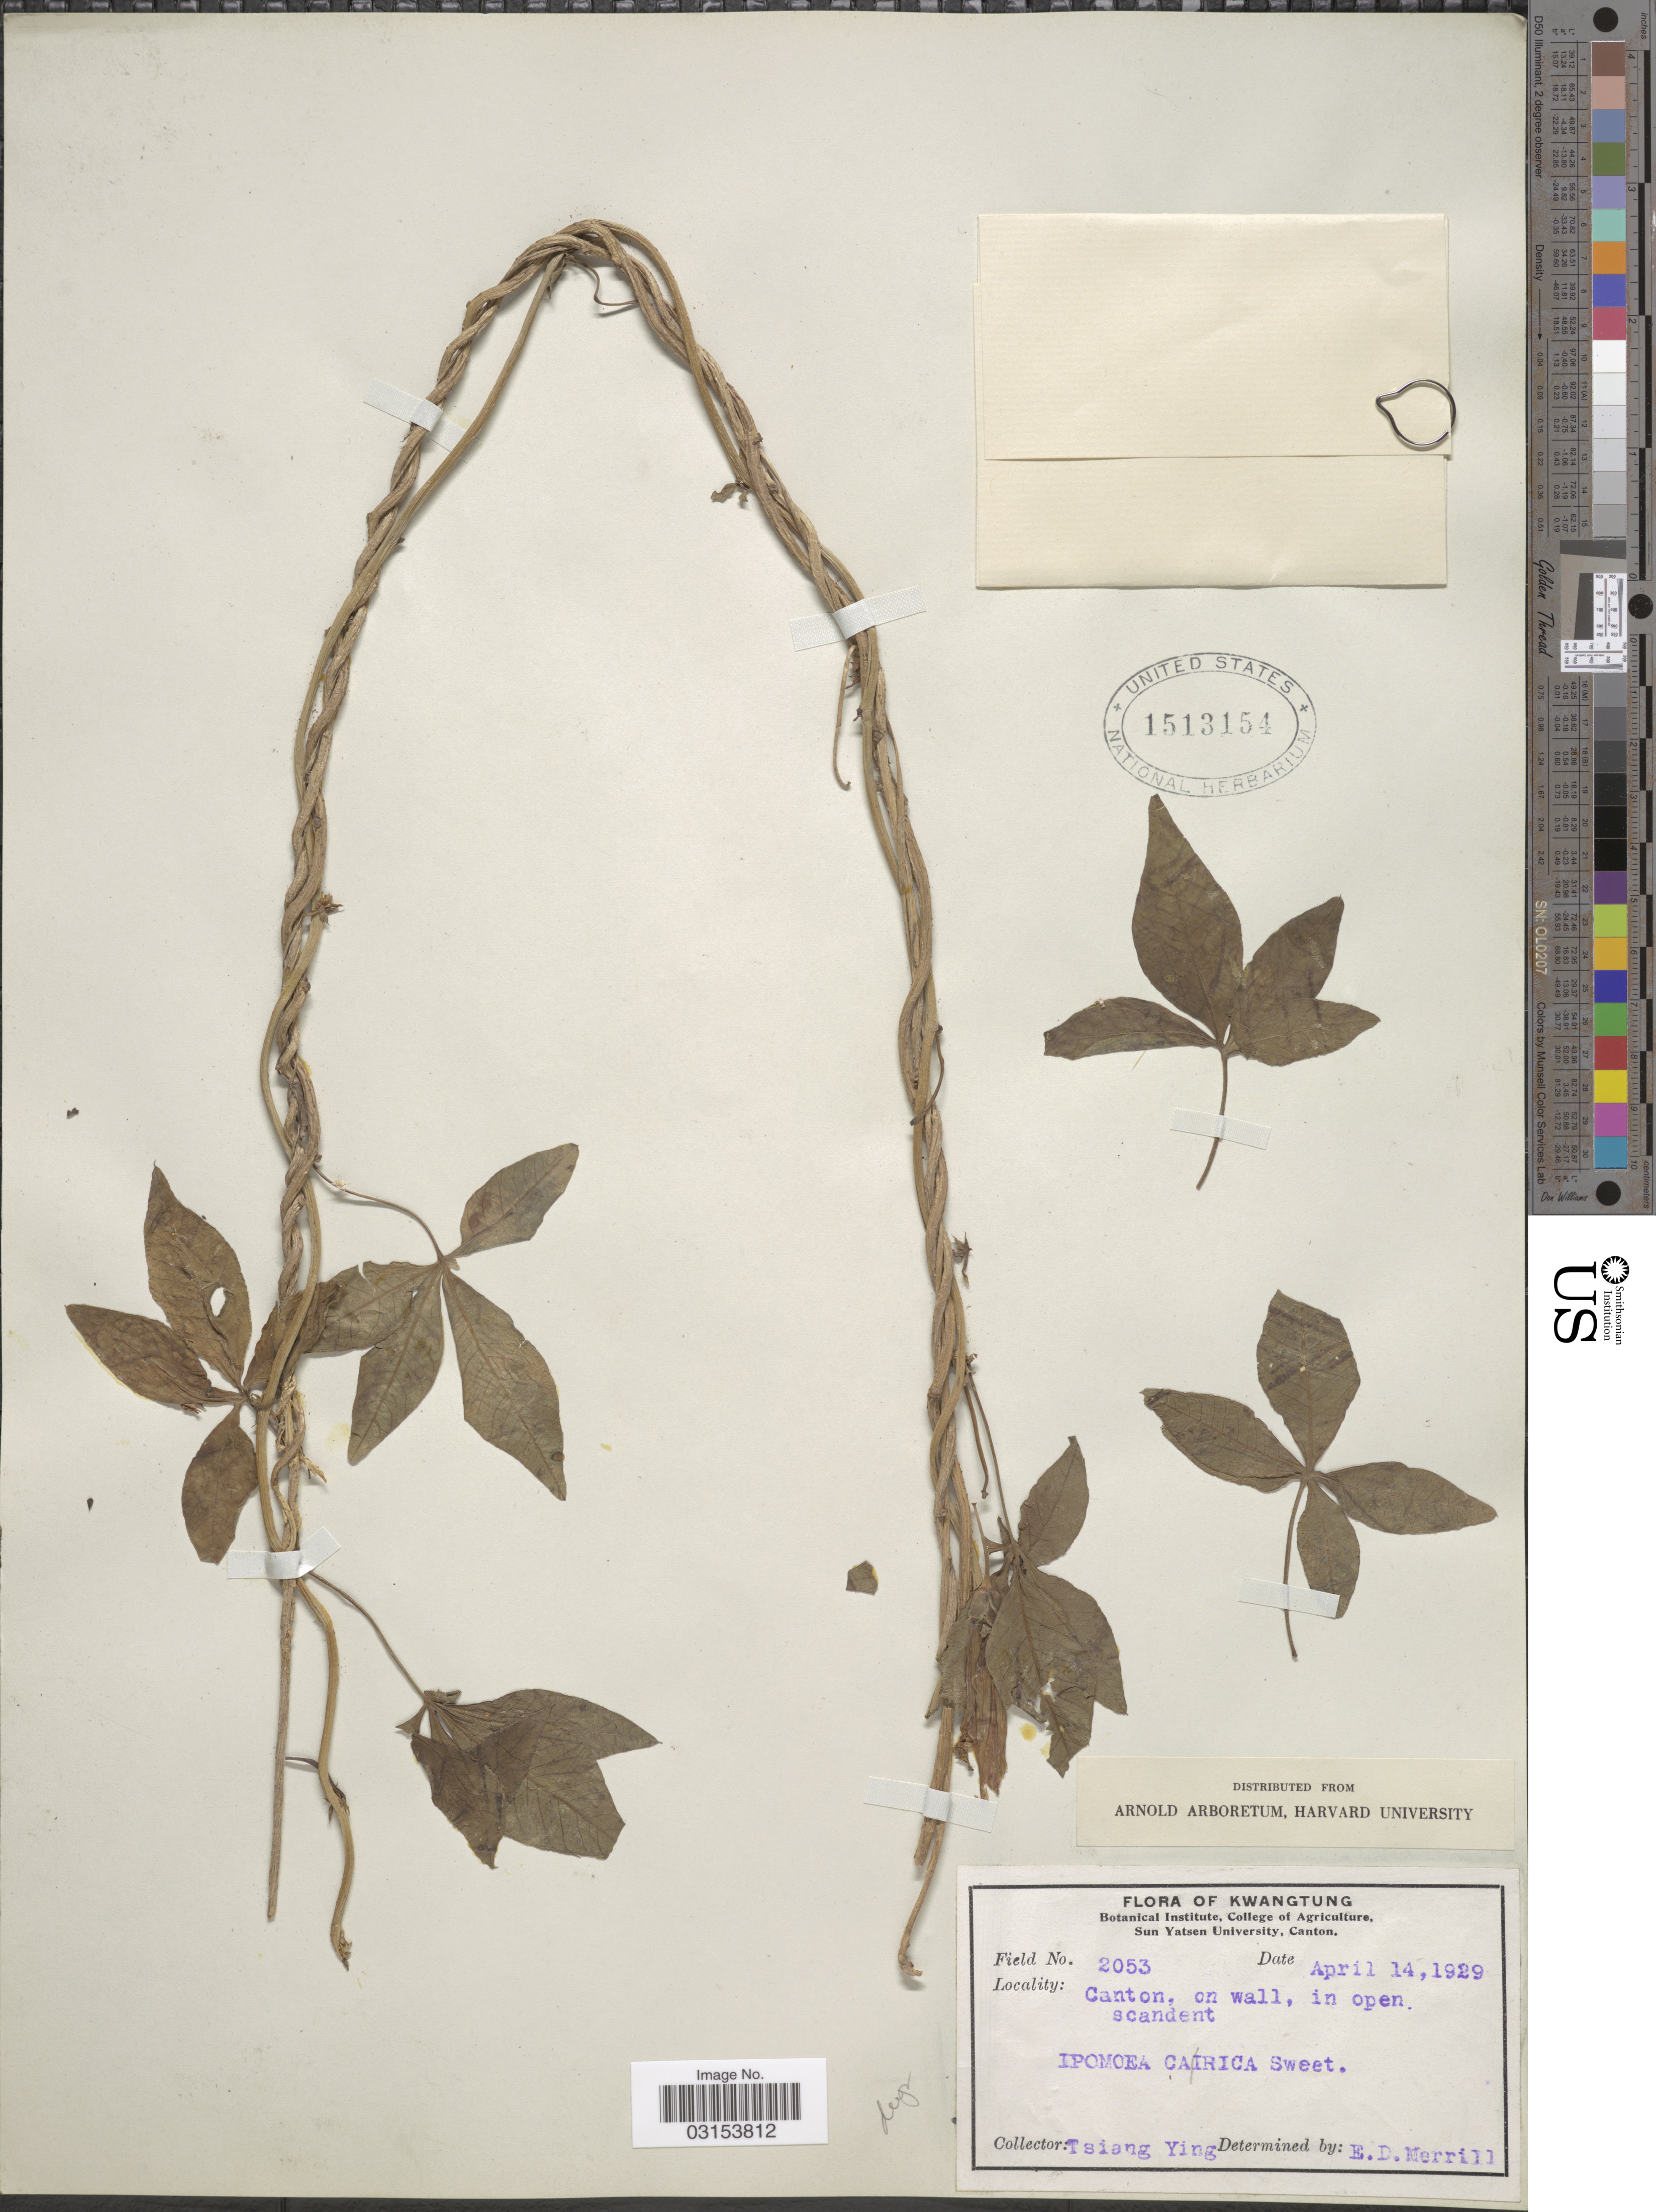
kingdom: Plantae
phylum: Tracheophyta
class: Magnoliopsida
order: Solanales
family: Convolvulaceae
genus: Ipomoea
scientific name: Ipomoea cairica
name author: (L.) Sweet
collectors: T. Ying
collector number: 2053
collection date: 1929-04-14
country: China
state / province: Guangdong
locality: Canton. Kwangtung.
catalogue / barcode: US 1513154